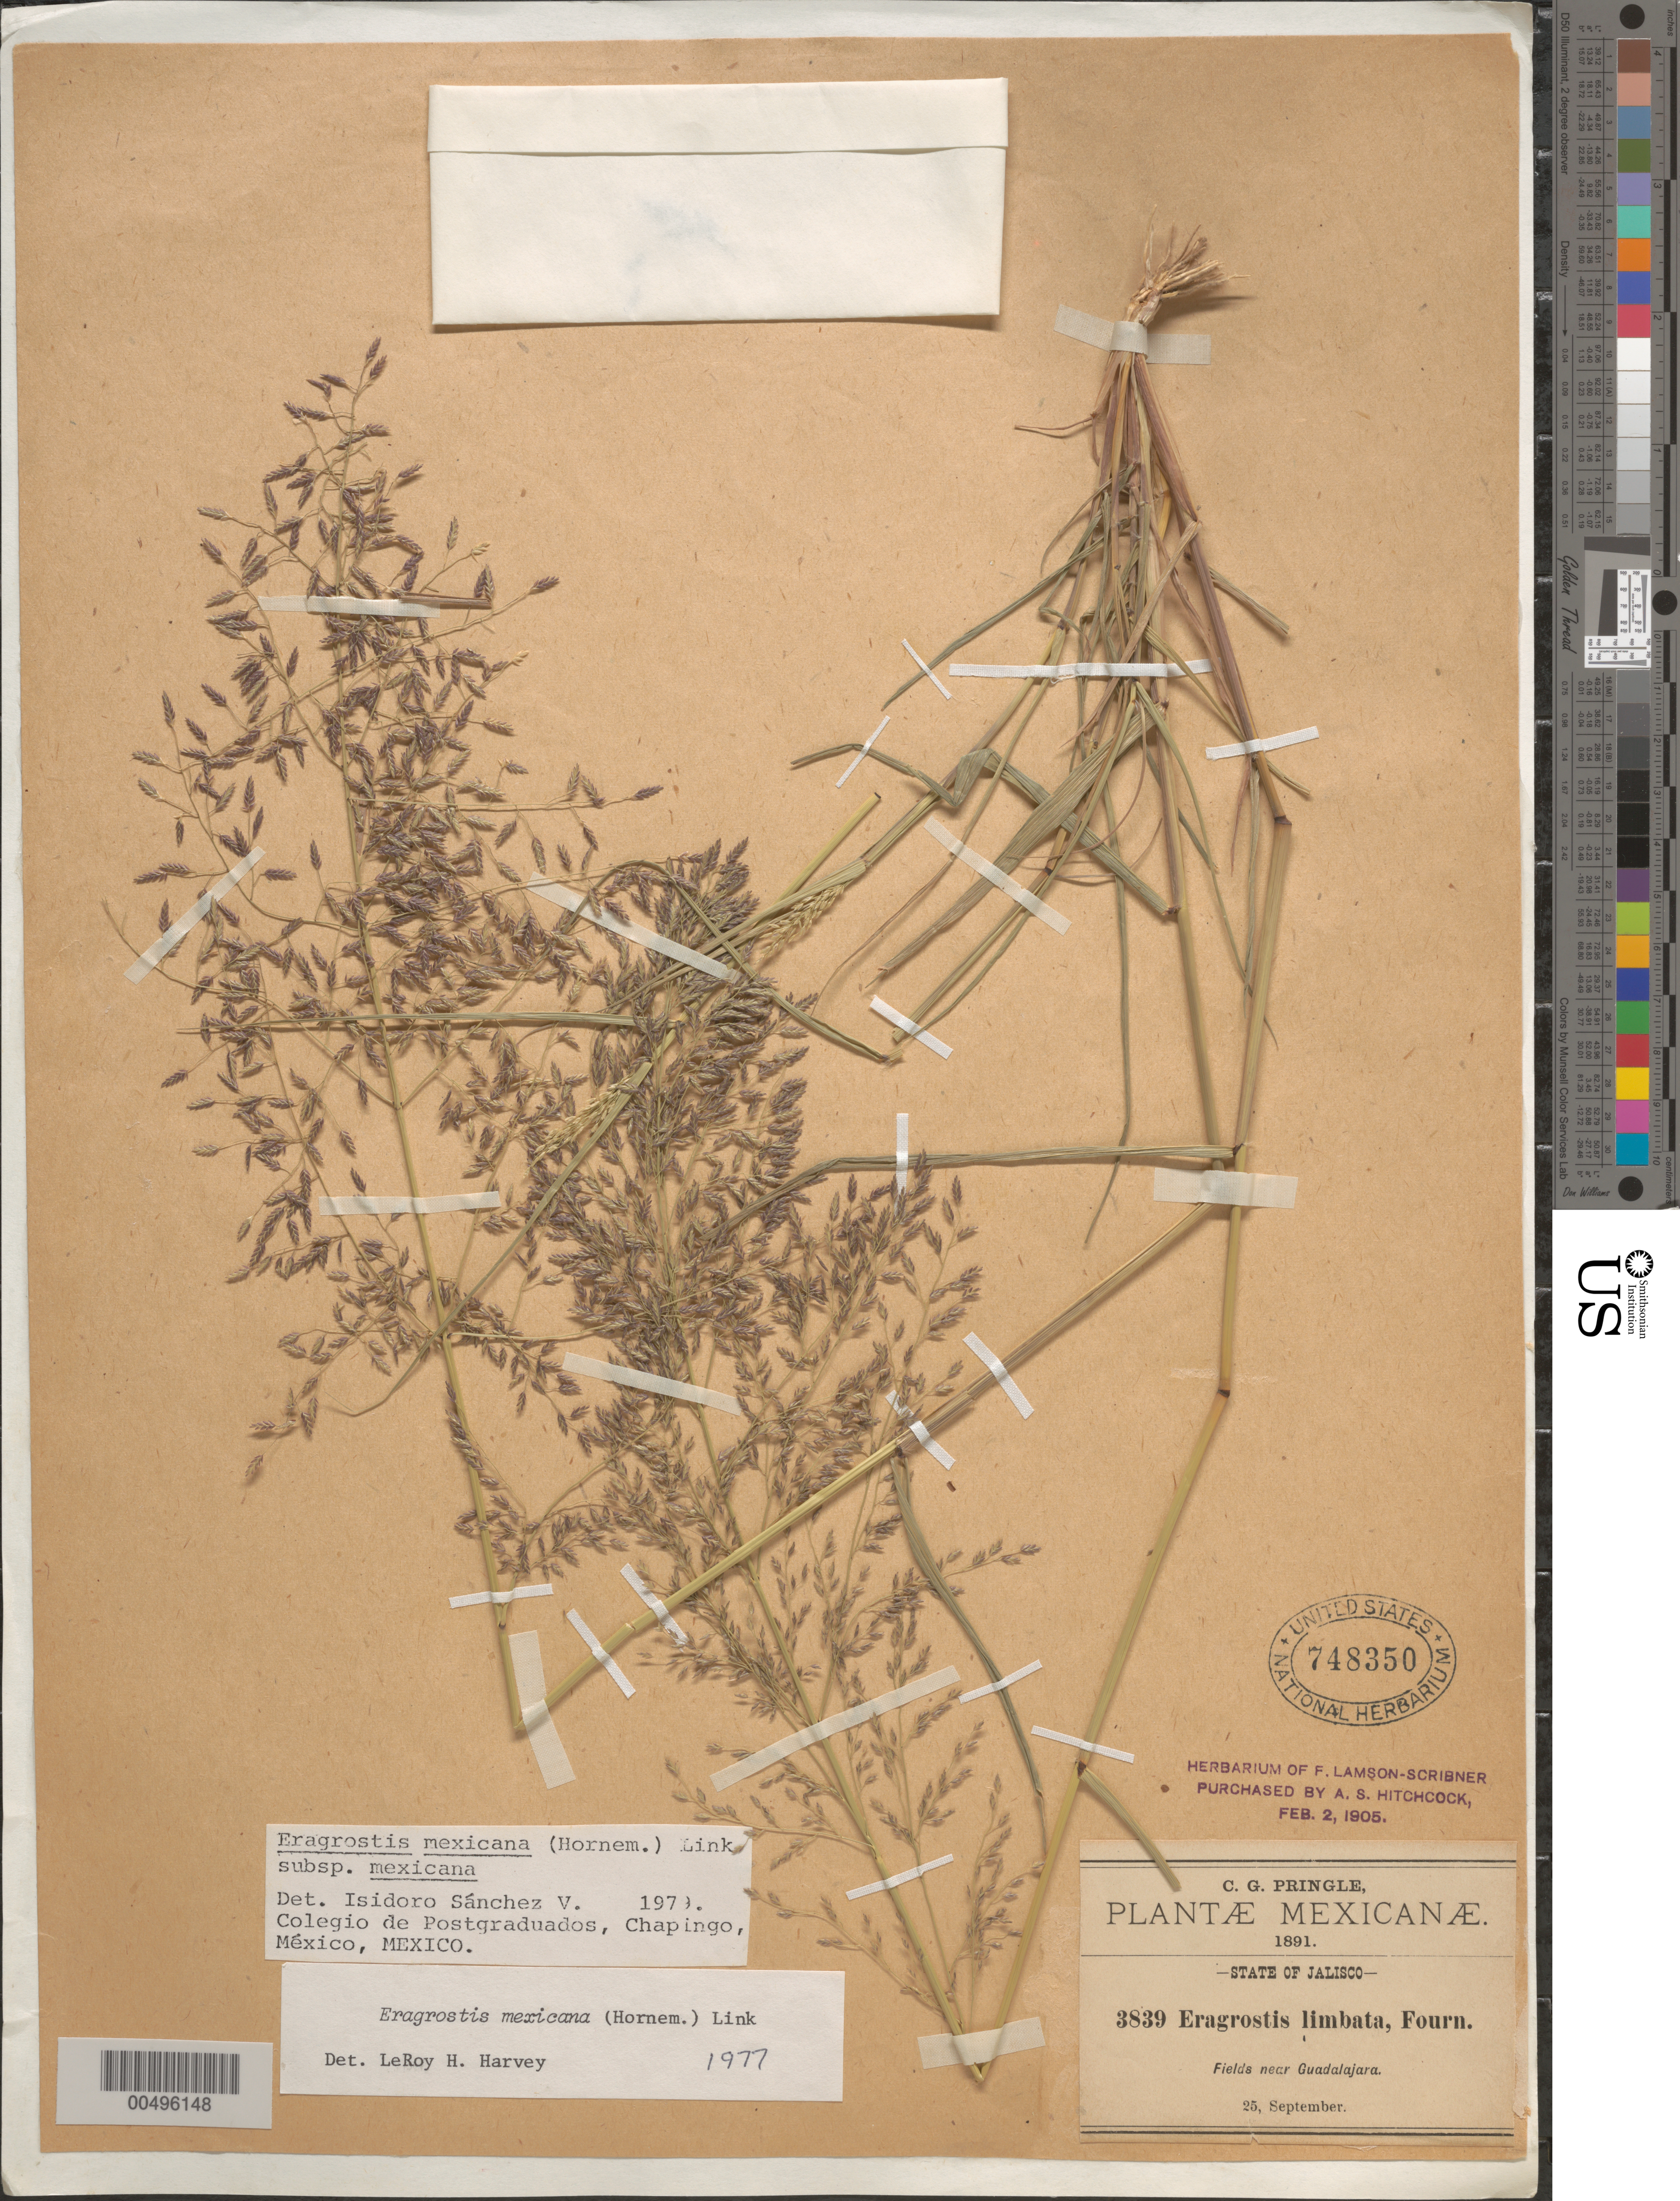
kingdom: Plantae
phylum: Tracheophyta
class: Liliopsida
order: Poales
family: Poaceae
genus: Eragrostis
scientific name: Eragrostis mexicana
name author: (Hornem.) Link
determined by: Sánchez Vega, I. M.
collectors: C. G. Pringle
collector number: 3839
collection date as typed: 25 Sep 1891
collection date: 1891-09-25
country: Mexico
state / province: Jalisco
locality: Near Guadalajara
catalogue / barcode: US 748350